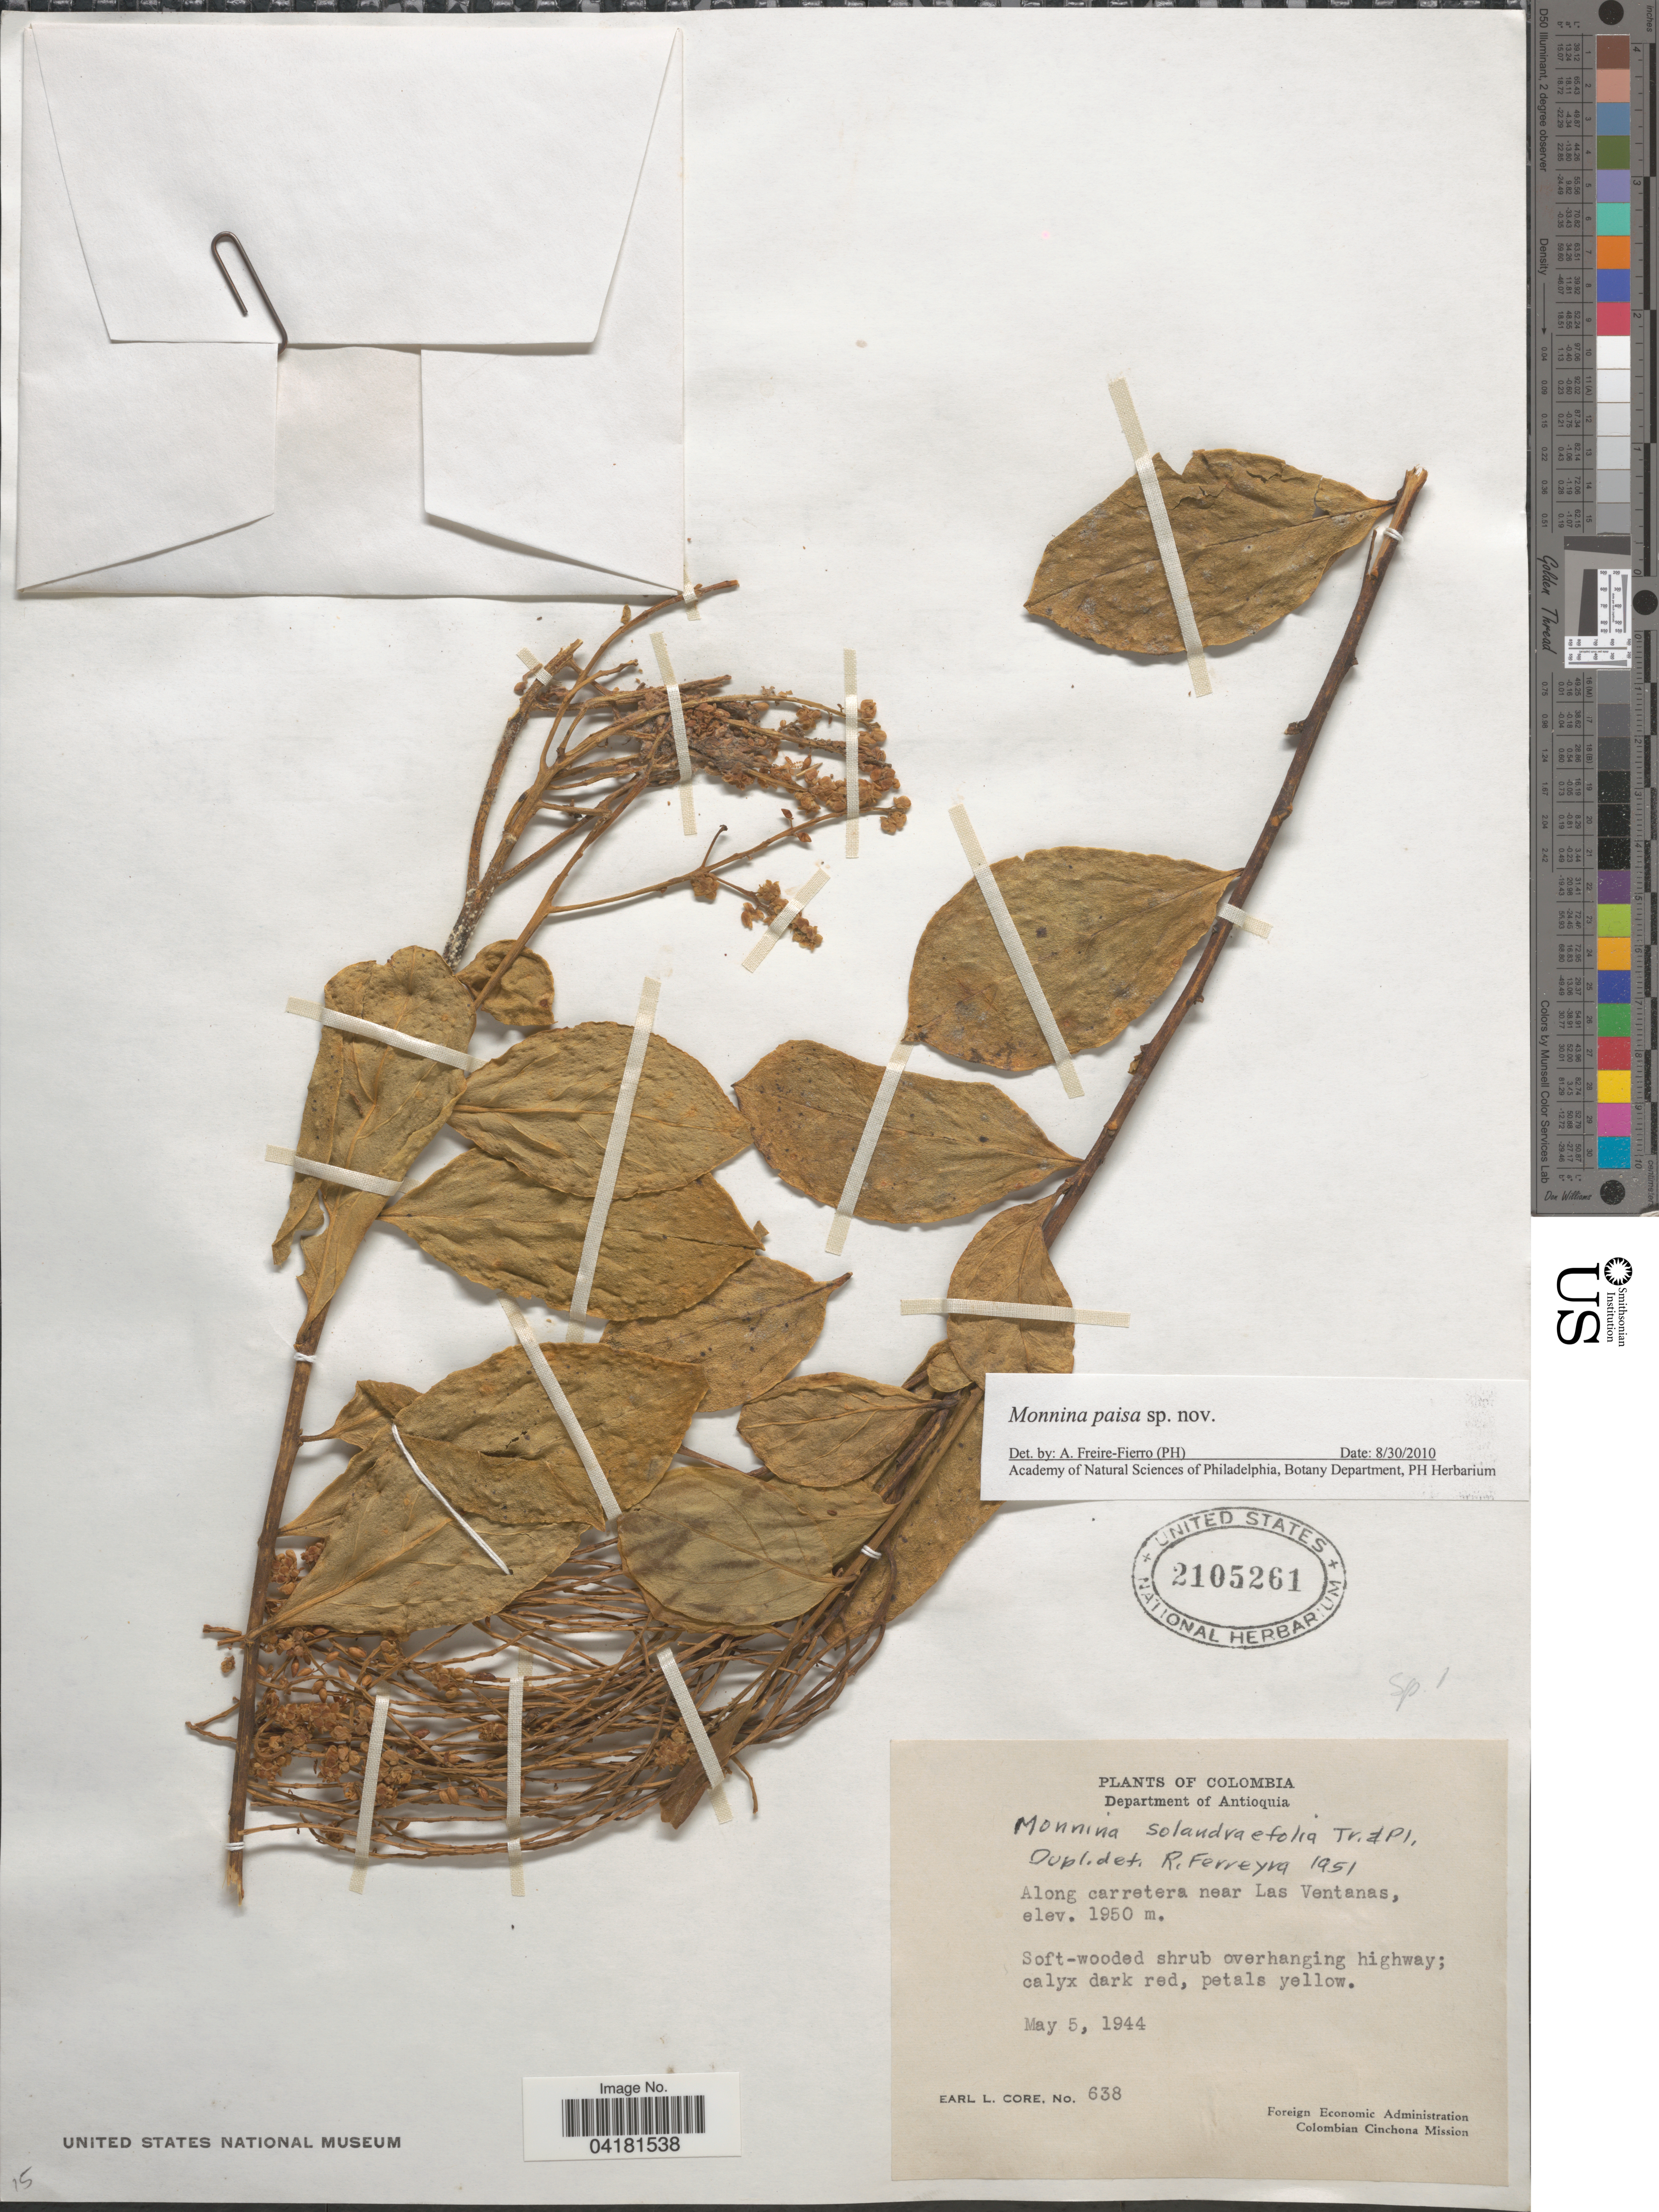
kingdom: Plantae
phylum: Tracheophyta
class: Magnoliopsida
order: Fabales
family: Polygalaceae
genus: Monnina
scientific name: Monnina paisa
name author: Freire-Fierro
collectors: E. L. Core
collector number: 638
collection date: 1944-05-05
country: Colombia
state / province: Antioquia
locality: Department of Antioquia. Along carretera near Las Ventanas.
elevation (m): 1950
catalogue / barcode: US 2105261